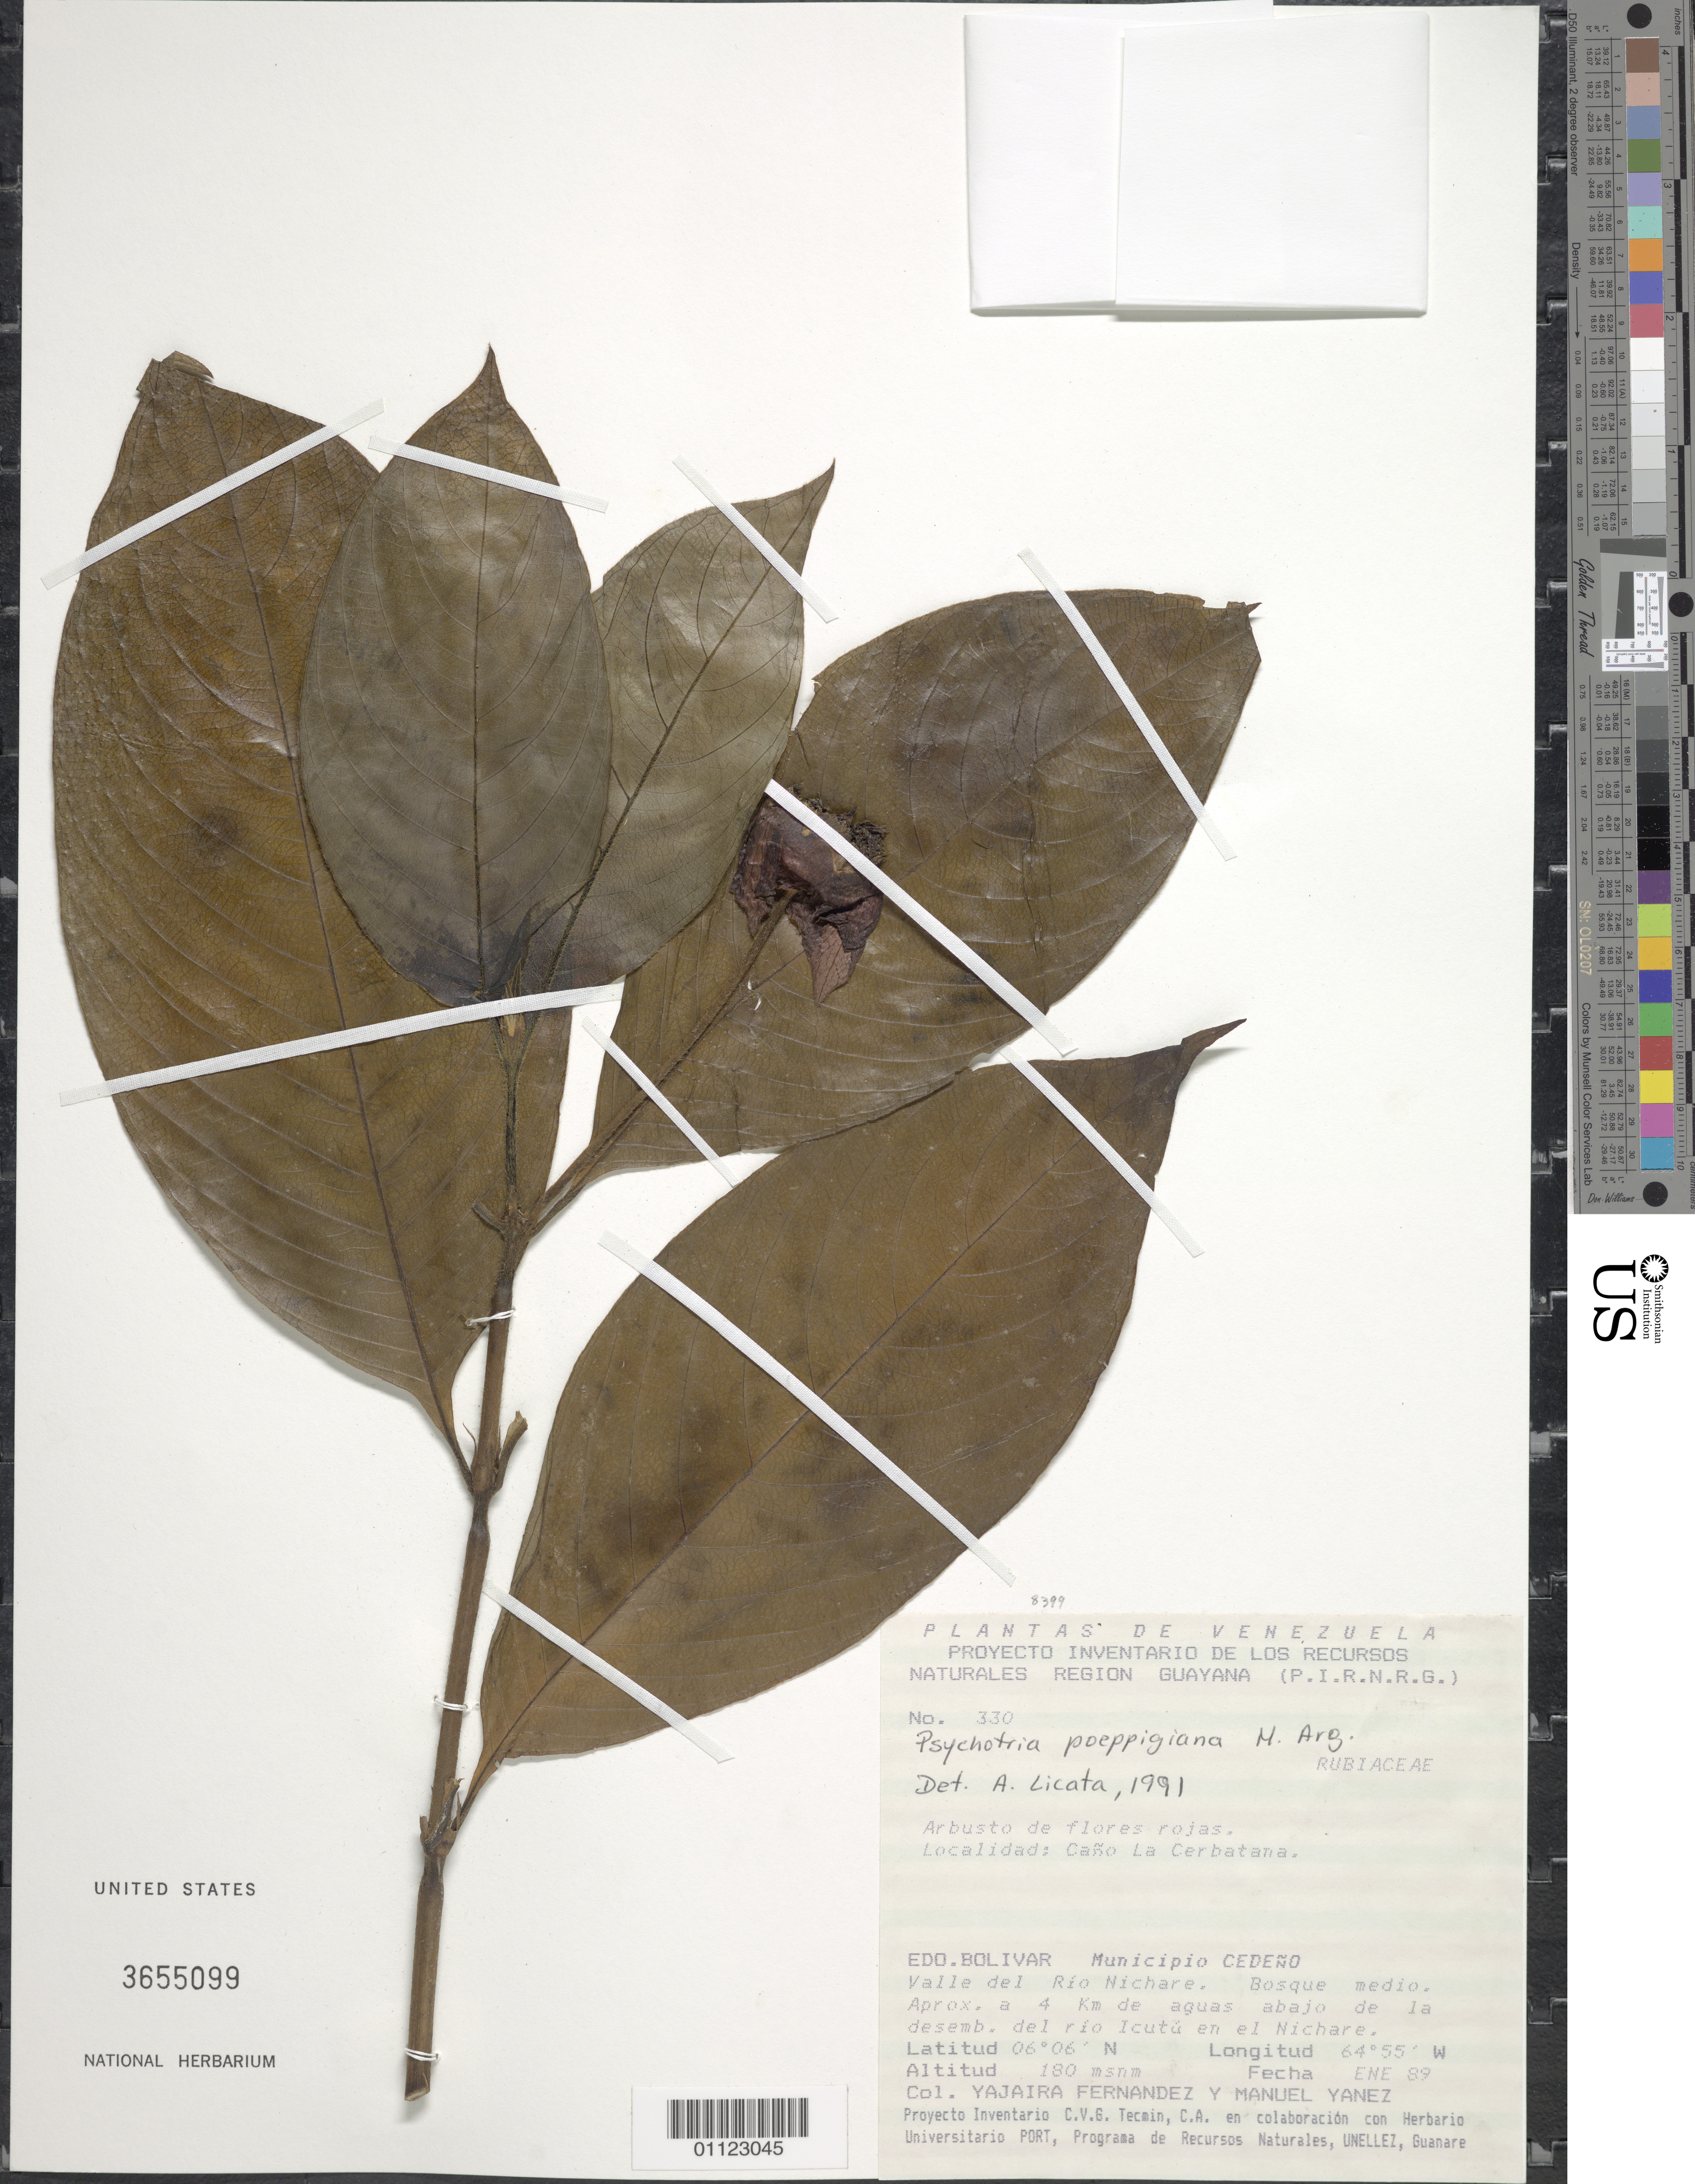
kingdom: Plantae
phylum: Tracheophyta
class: Magnoliopsida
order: Gentianales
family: Rubiaceae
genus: Psychotria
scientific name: Psychotria poeppigiana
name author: Müll. Arg.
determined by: Licata, A., (PORT), Univ. Nac. Exp. de los Llanos Ezequiel Zamora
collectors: Y. Fernandez & M. Yanez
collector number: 330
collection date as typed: Ene 89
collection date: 1989-01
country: Venezuela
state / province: Bolívar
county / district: Cedeño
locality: Caño La Cerbatana. Valle del Río Nichare. Aprox. a 4 km de agua abajo de la desemb. del rio Icutu en el Nichare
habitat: Bosque medio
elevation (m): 180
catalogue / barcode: US 3655099